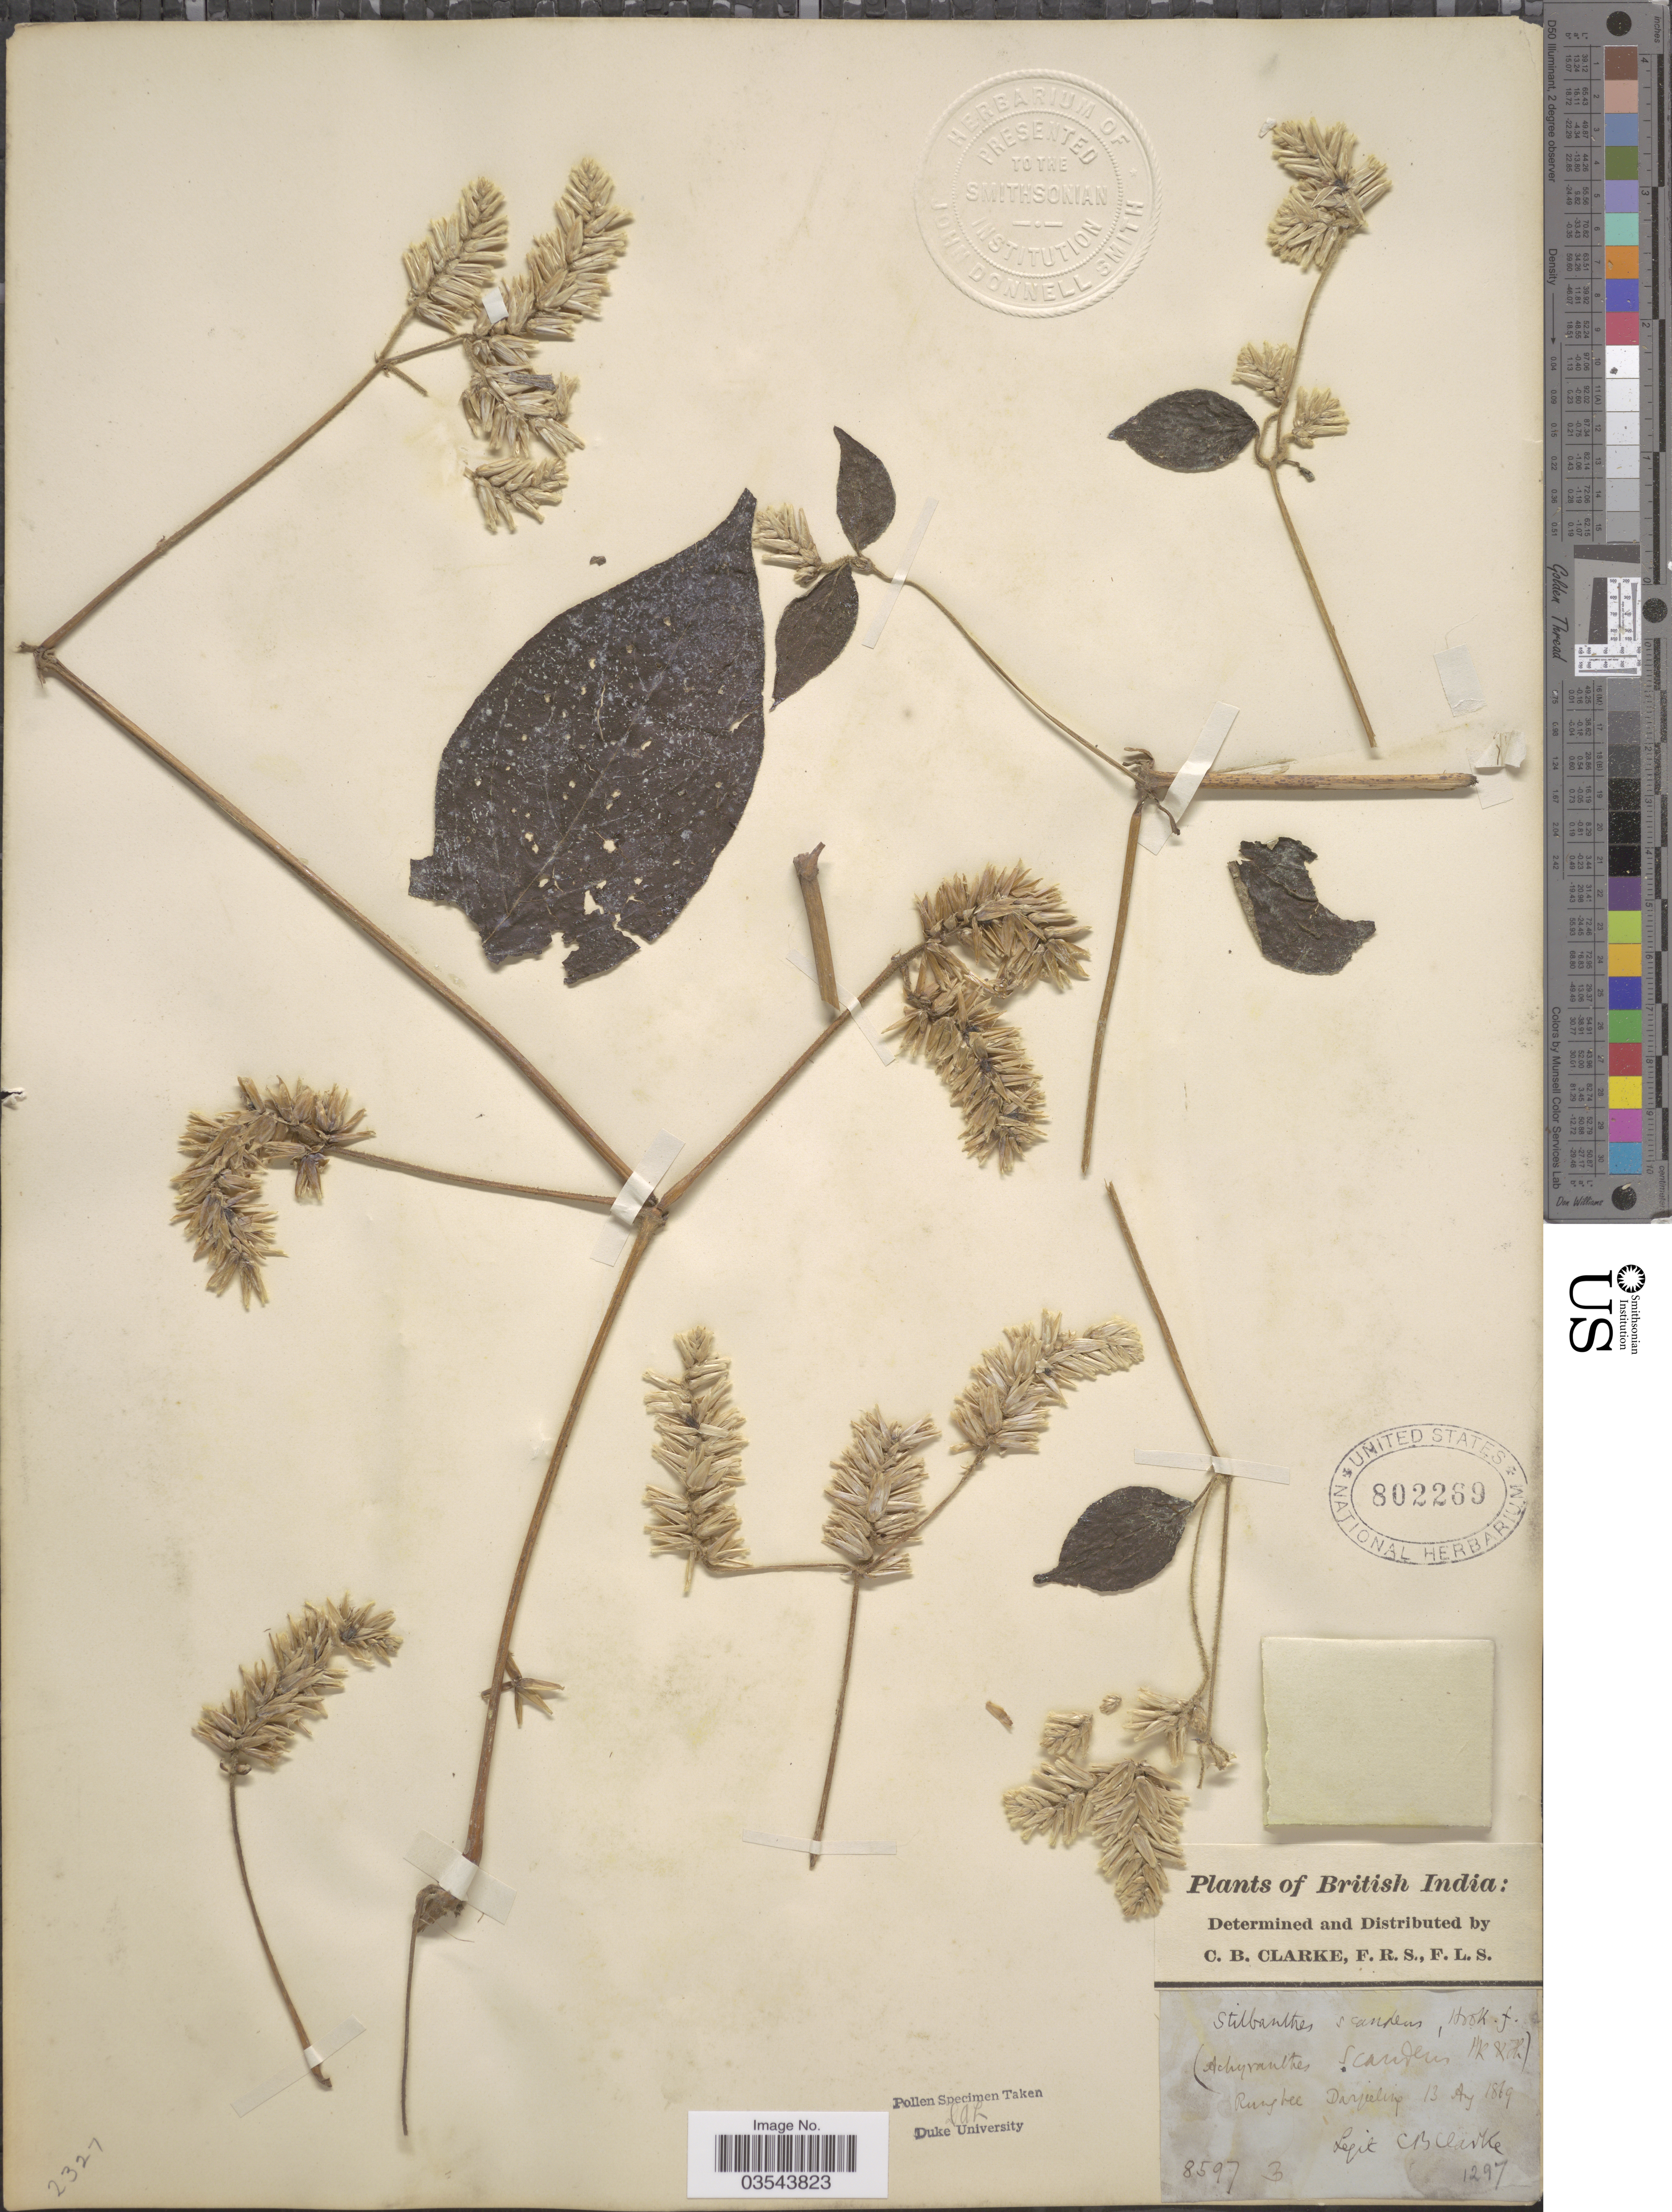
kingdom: Plantae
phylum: Tracheophyta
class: Magnoliopsida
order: Caryophyllales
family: Amaranthaceae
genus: Stilbanthus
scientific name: Stilbanthus scandens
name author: Hook. f.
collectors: C. B. Clarke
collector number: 8597B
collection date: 1869-08-13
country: India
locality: British India: Rungbee Darjeeling.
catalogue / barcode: US 802269